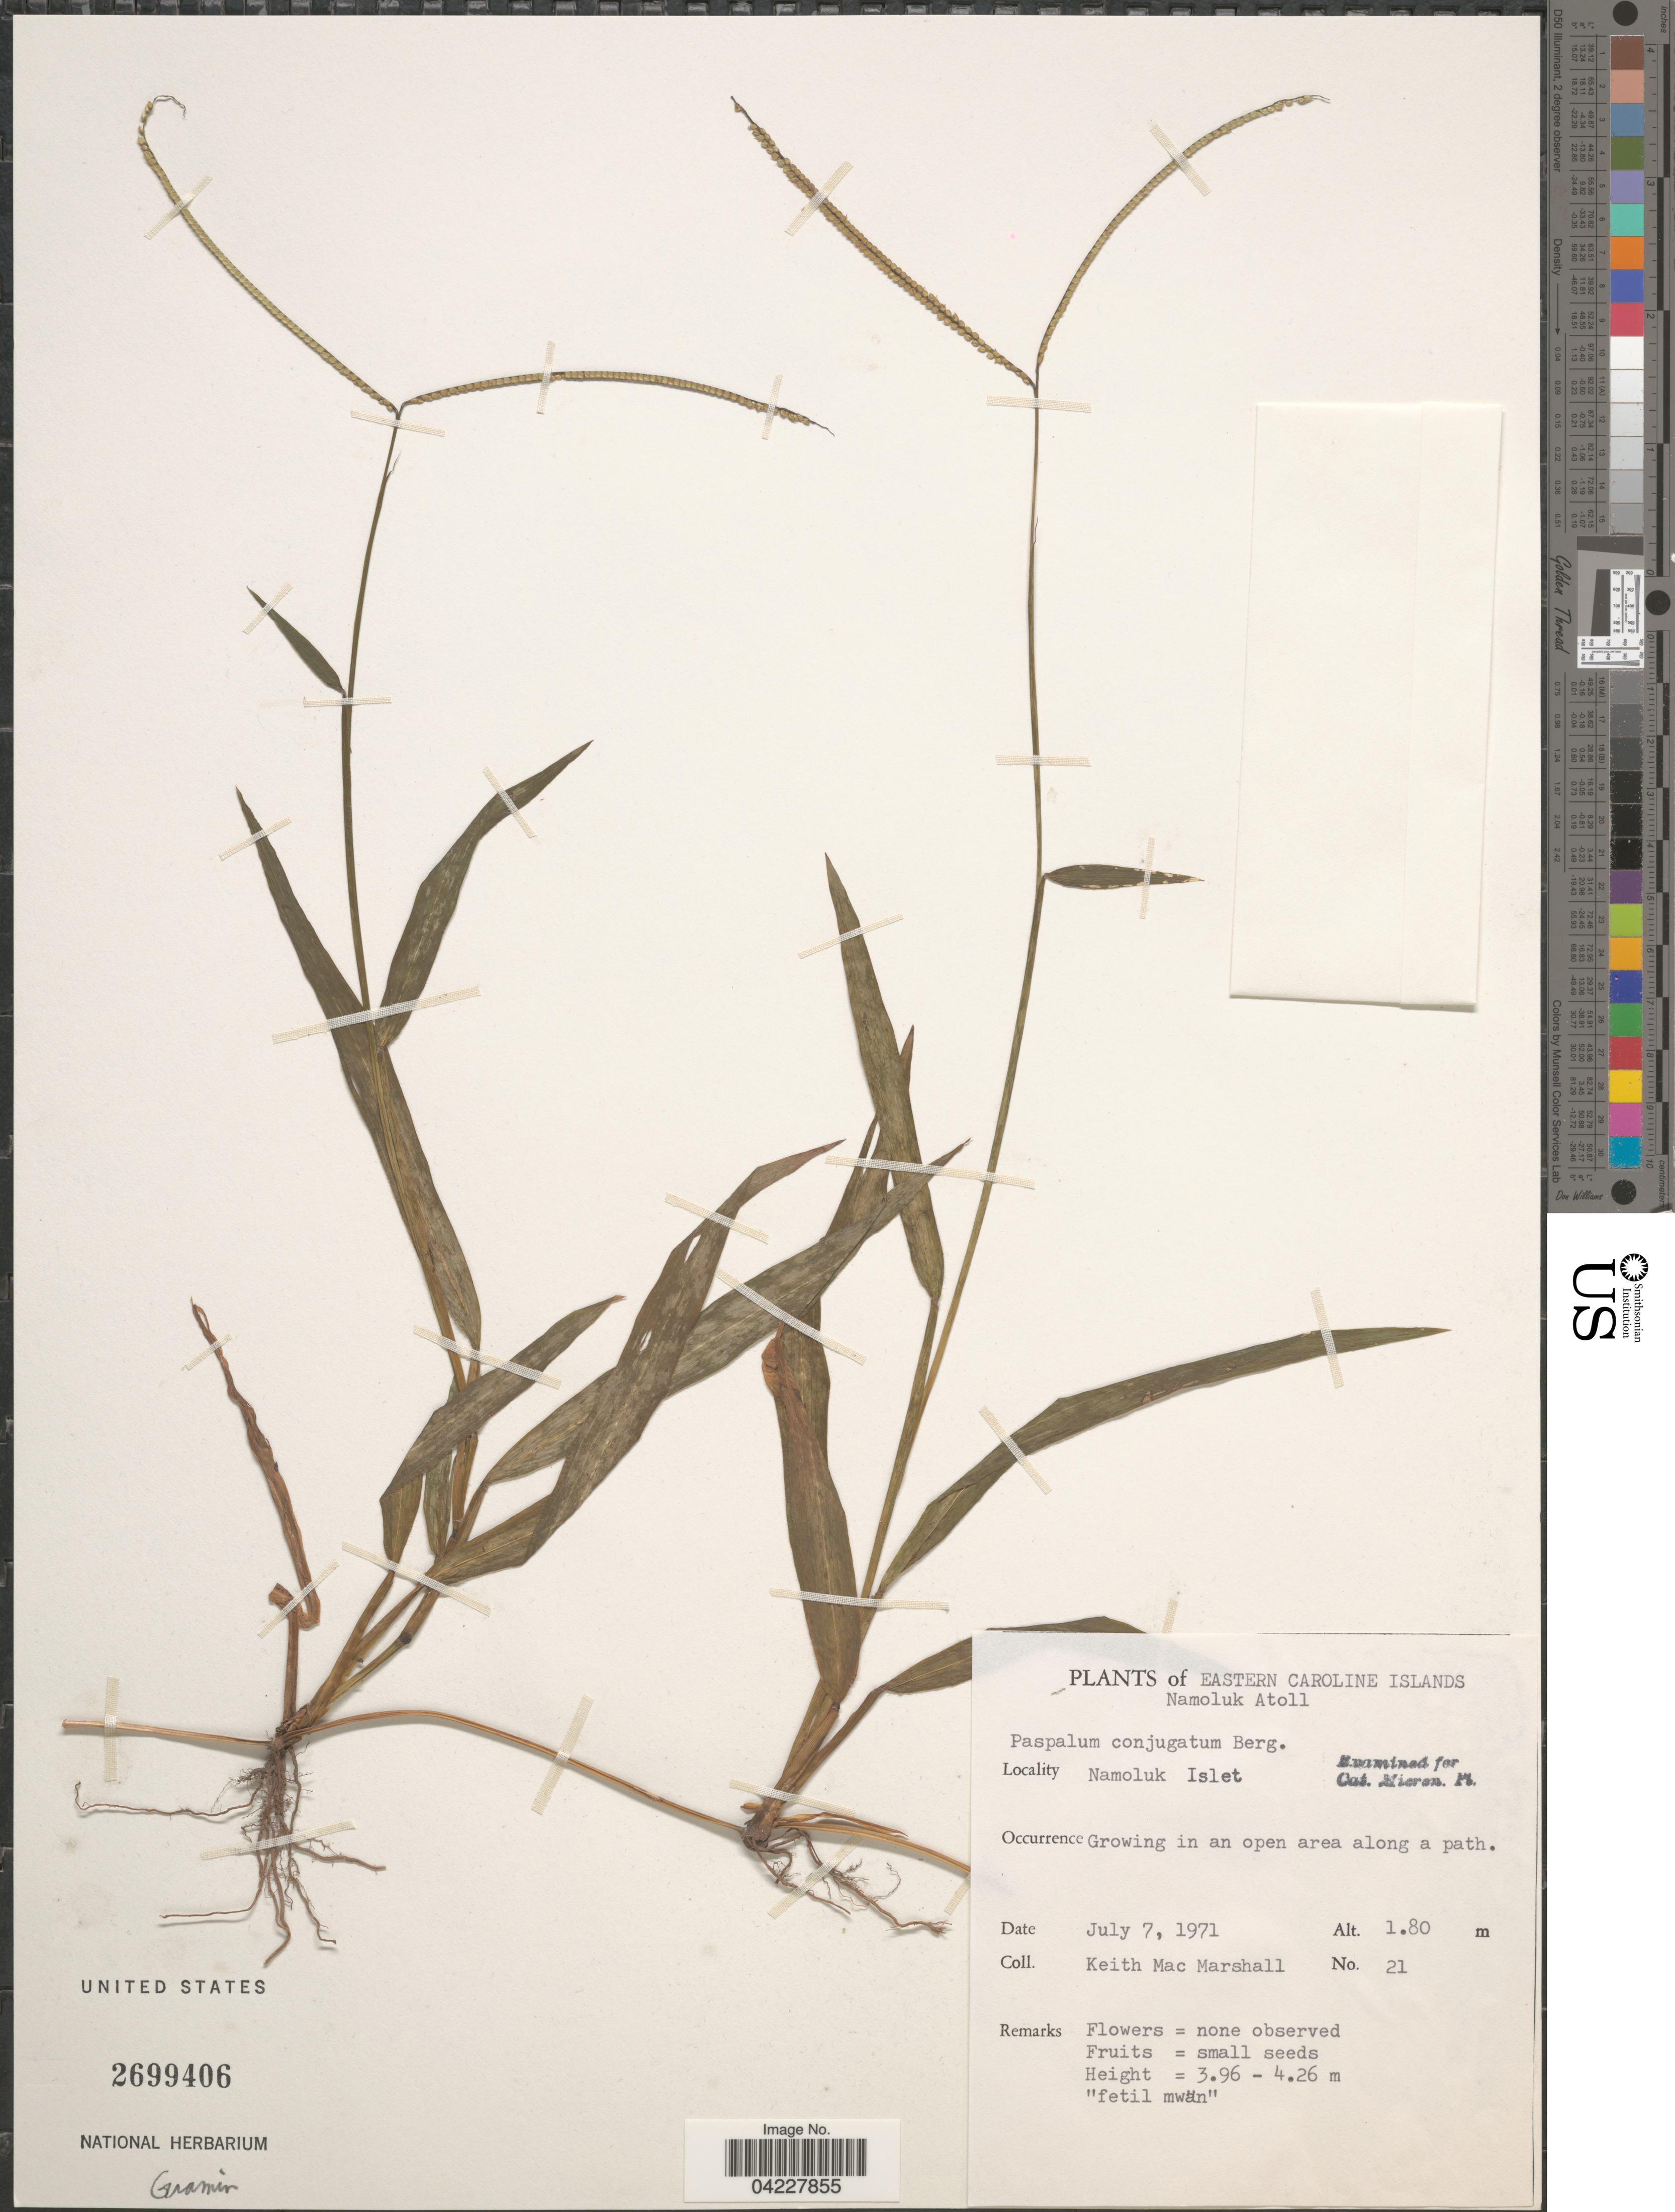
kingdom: Plantae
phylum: Tracheophyta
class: Liliopsida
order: Poales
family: Poaceae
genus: Paspalum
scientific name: Paspalum conjugatum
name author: P.J. Bergius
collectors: K. M. Marshall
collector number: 21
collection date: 1971-07-07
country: Kiribati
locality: Eastern Caroline Islands. Namoluk Atoll. Namoluk Islet.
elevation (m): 180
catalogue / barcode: US 2699406